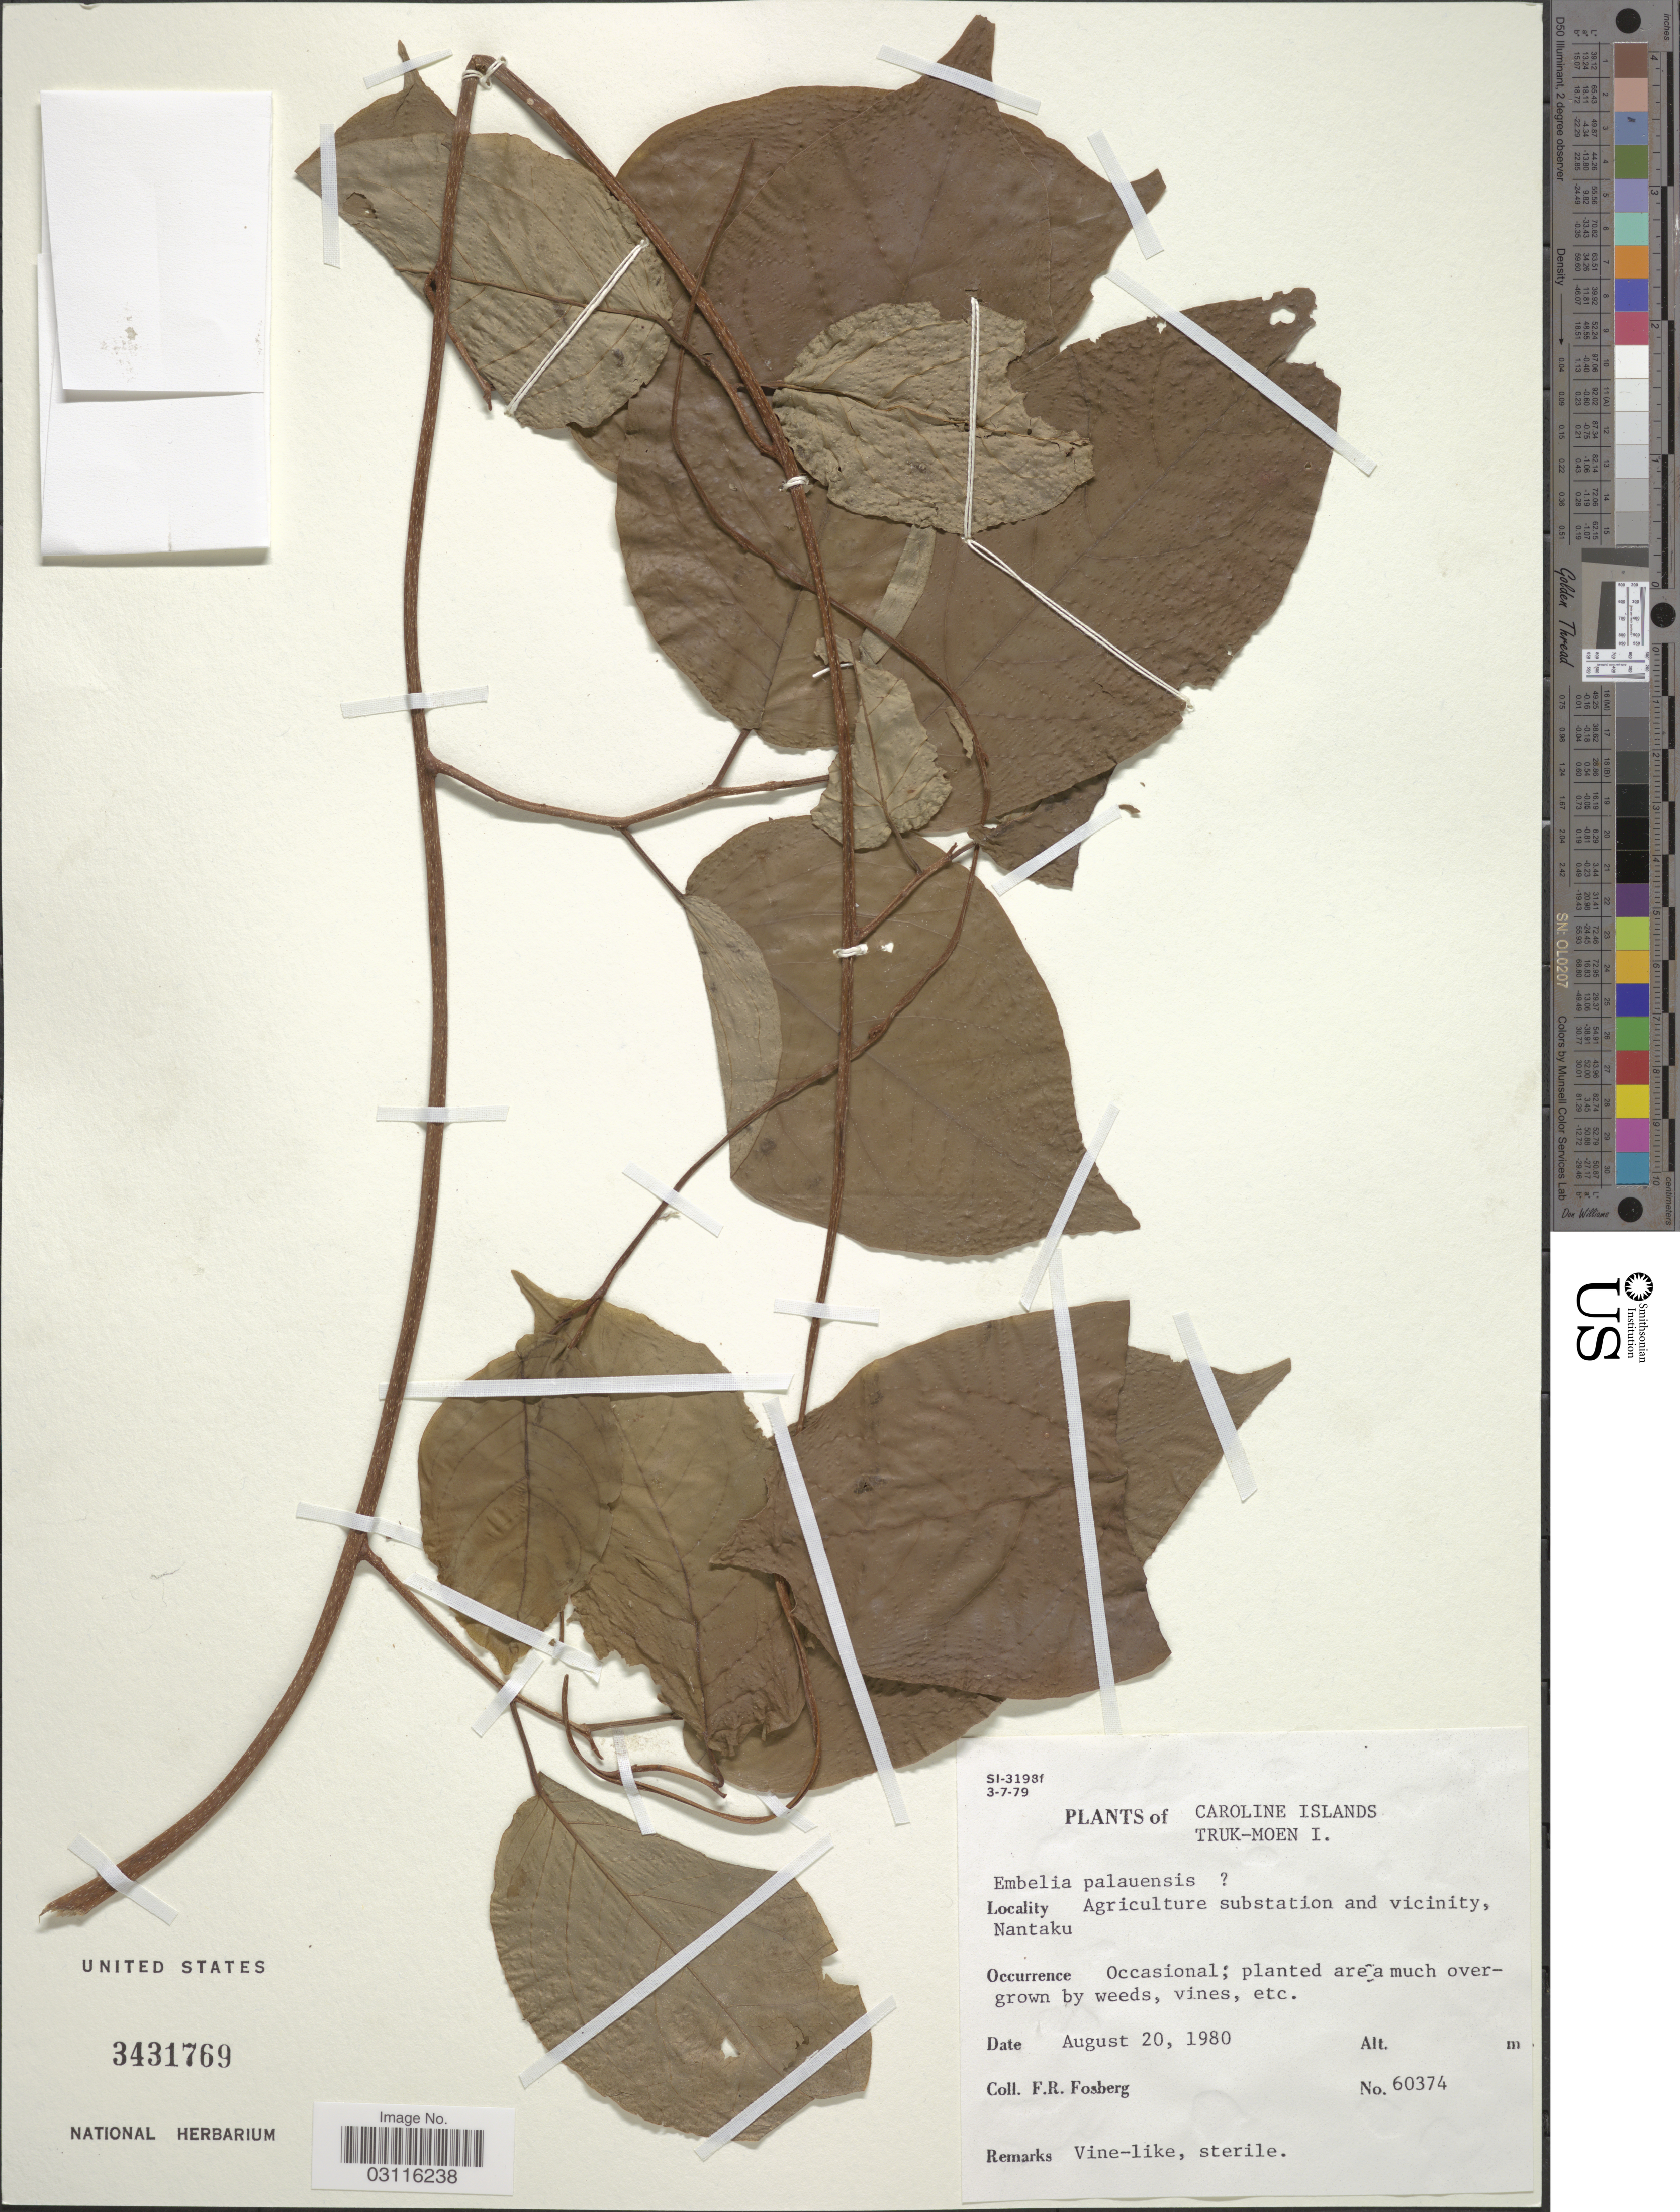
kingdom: Plantae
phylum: Tracheophyta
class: Magnoliopsida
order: Ericales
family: Primulaceae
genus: Embelia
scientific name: Embelia palauensis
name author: Mez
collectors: F. R. Fosberg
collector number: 60374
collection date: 1980-08-20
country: Micronesia, Federated States of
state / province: Truk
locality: Caroline Islands. Truk-Moen I. Agriculture subtstaion and vicinity, Nantaku.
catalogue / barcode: US 3431769